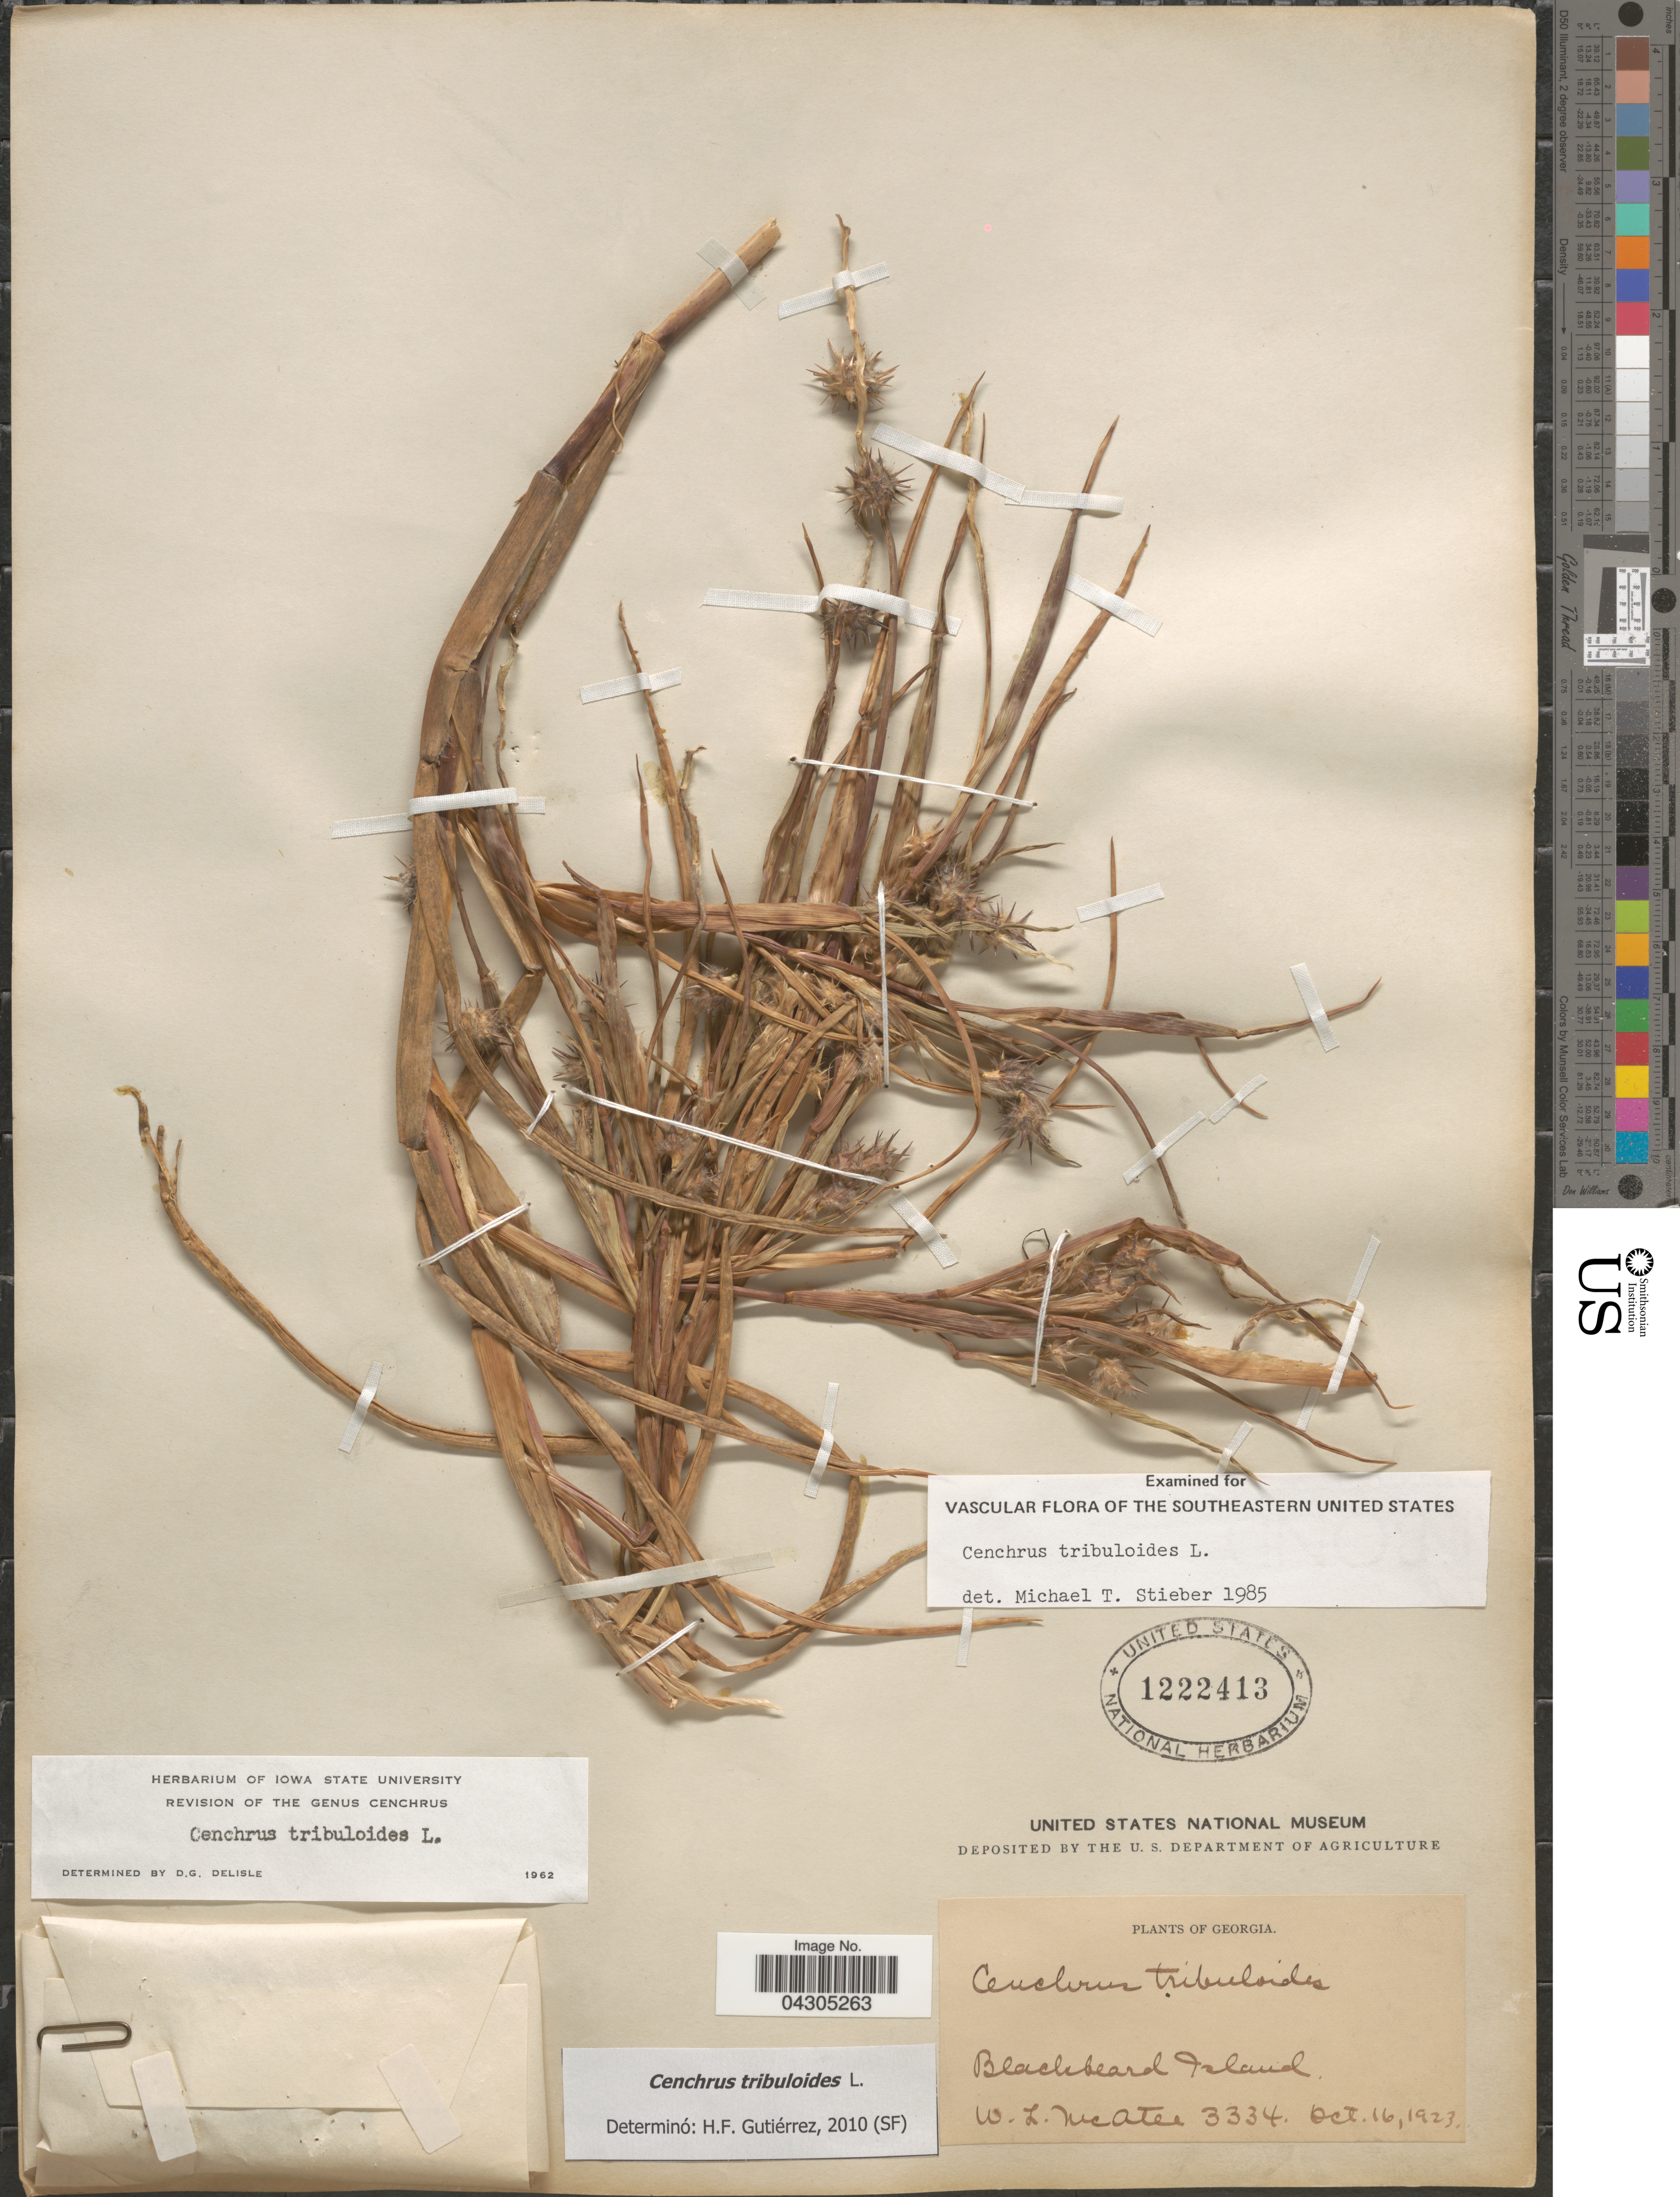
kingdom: Plantae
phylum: Tracheophyta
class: Liliopsida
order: Poales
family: Poaceae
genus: Cenchrus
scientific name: Cenchrus tribuloides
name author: L.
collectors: W. McAtee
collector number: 3334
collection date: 1923-10-16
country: United States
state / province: Georgia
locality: Blackbeard Island.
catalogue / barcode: US 1222413